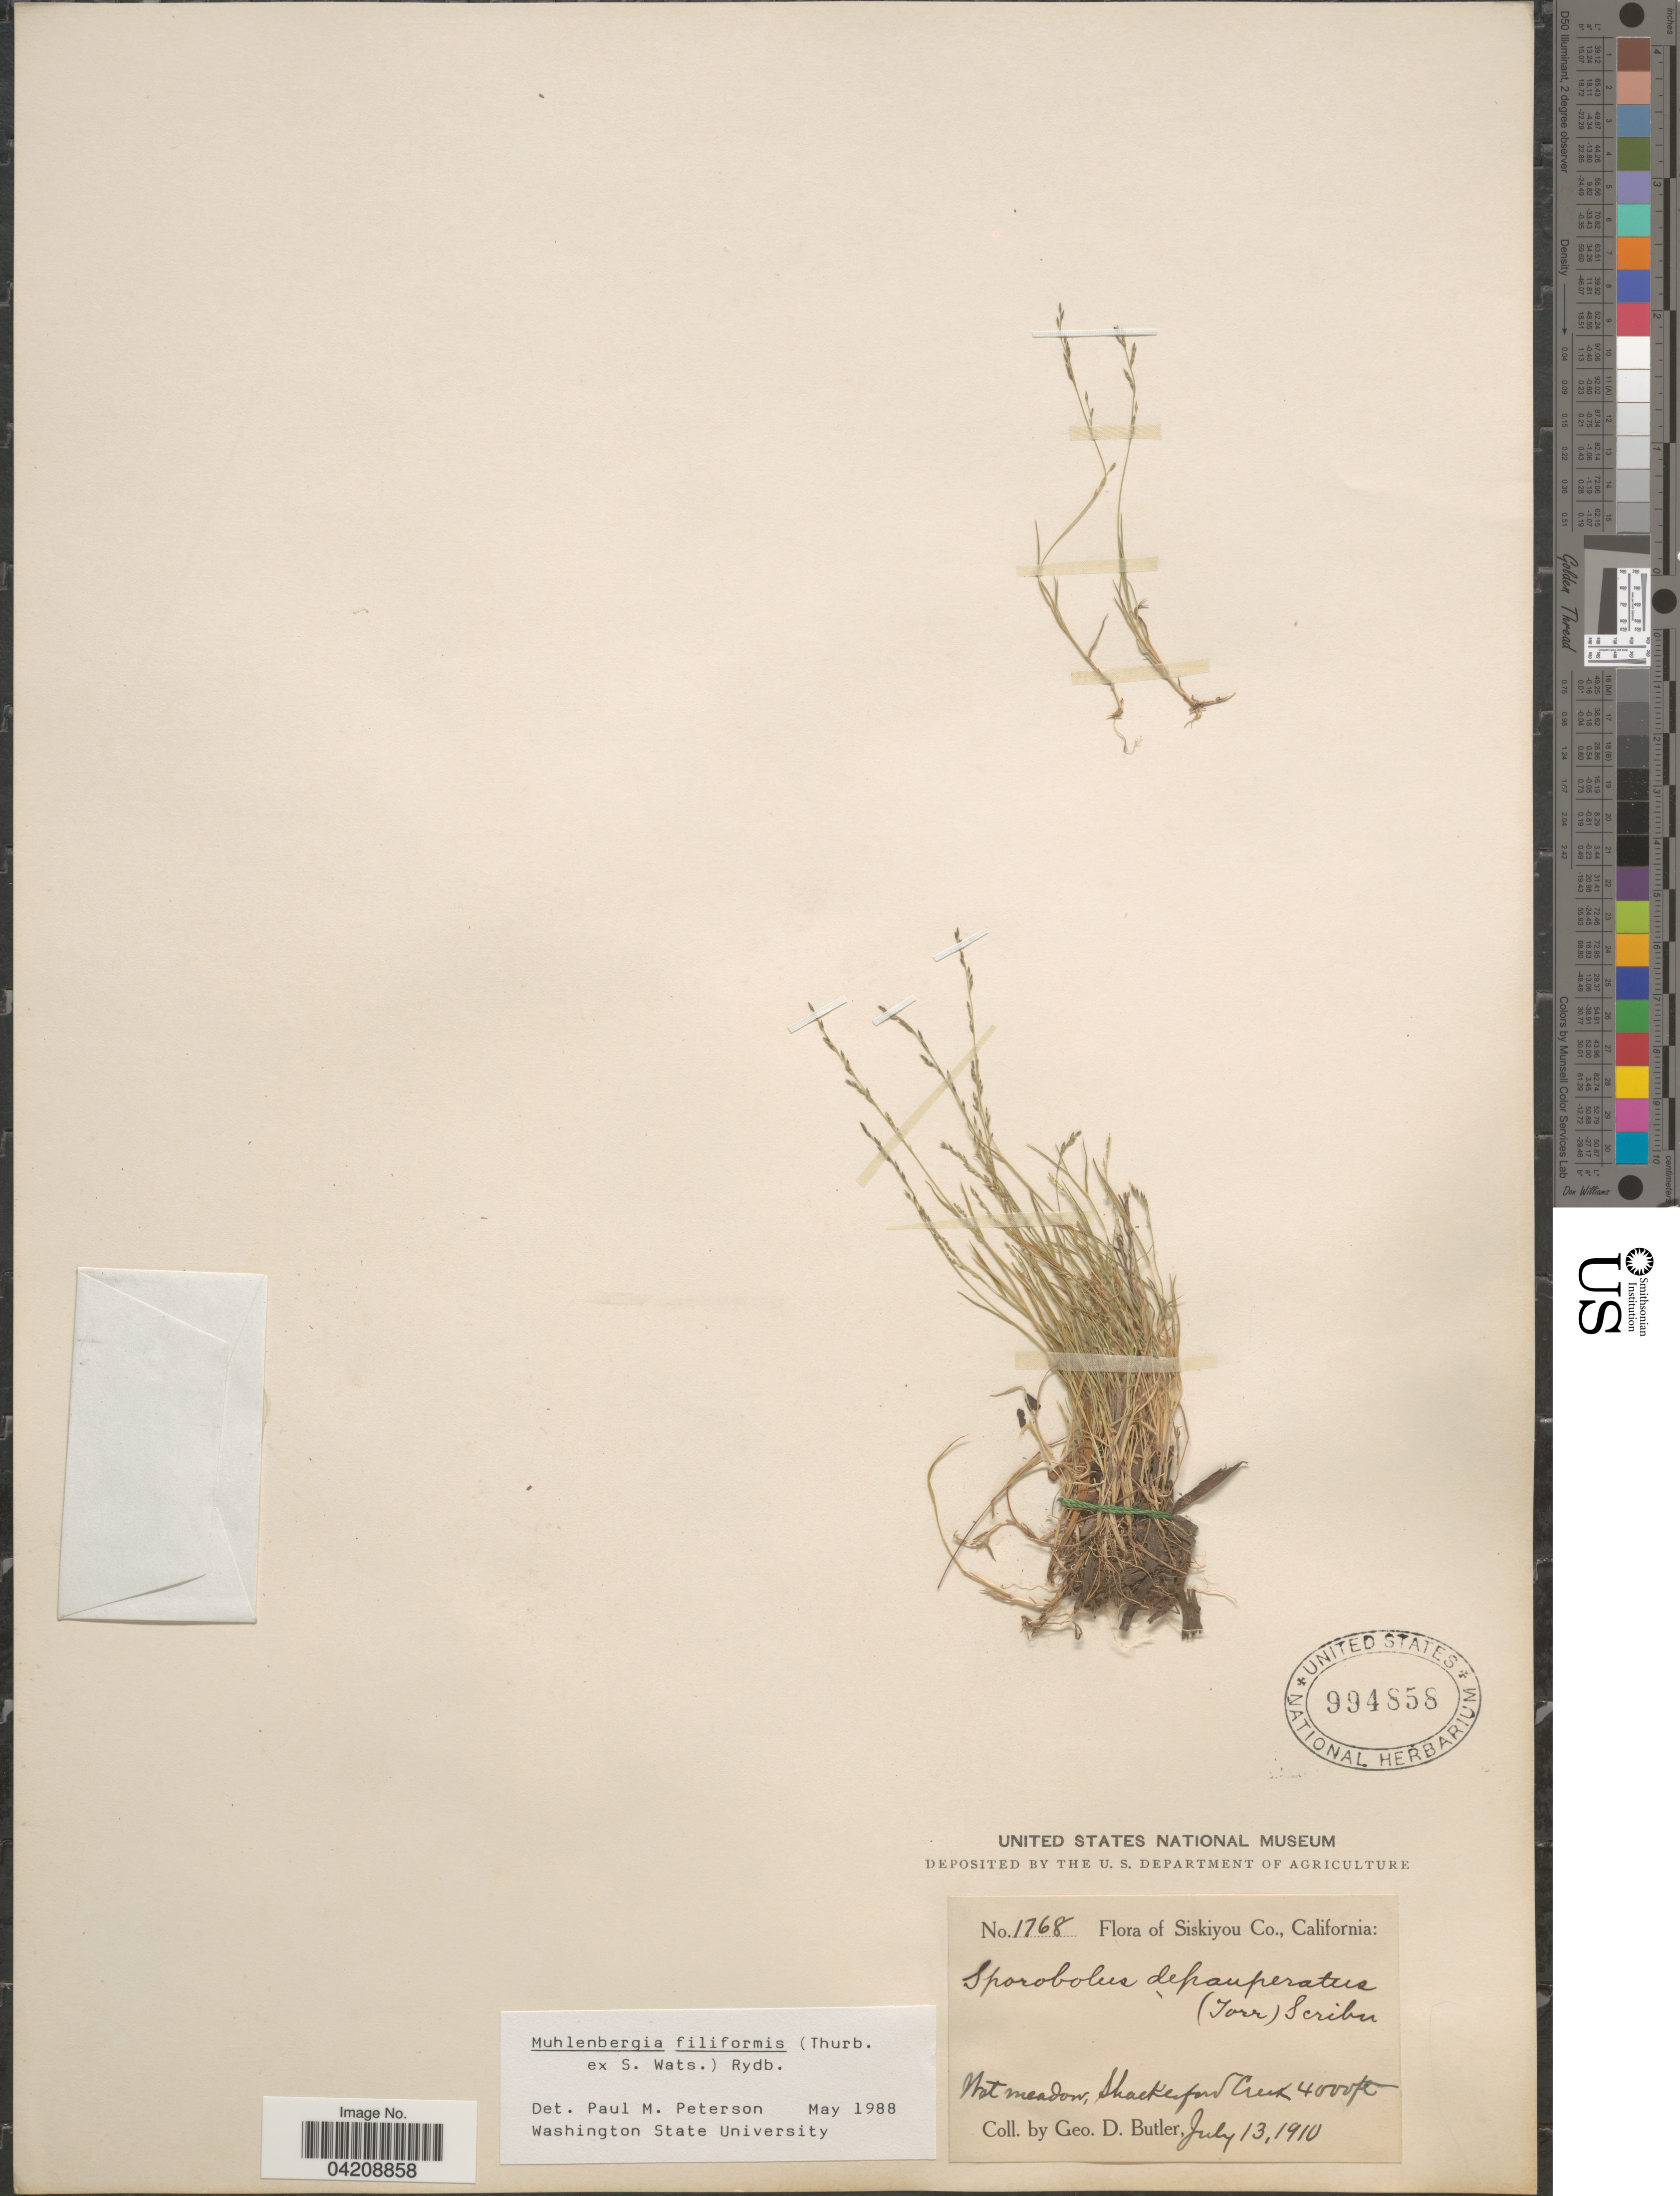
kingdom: Plantae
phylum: Tracheophyta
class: Liliopsida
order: Poales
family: Poaceae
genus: Muhlenbergia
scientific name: Muhlenbergia filiformis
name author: (Thurb. ex S. Watson) Rydb.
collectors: G. D. Butler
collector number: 1768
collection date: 1910-07-13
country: United States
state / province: California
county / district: Siskiyou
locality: Siskiyou Co. Wet meadow, Shackleford Creek.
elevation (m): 1219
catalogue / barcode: US 994858